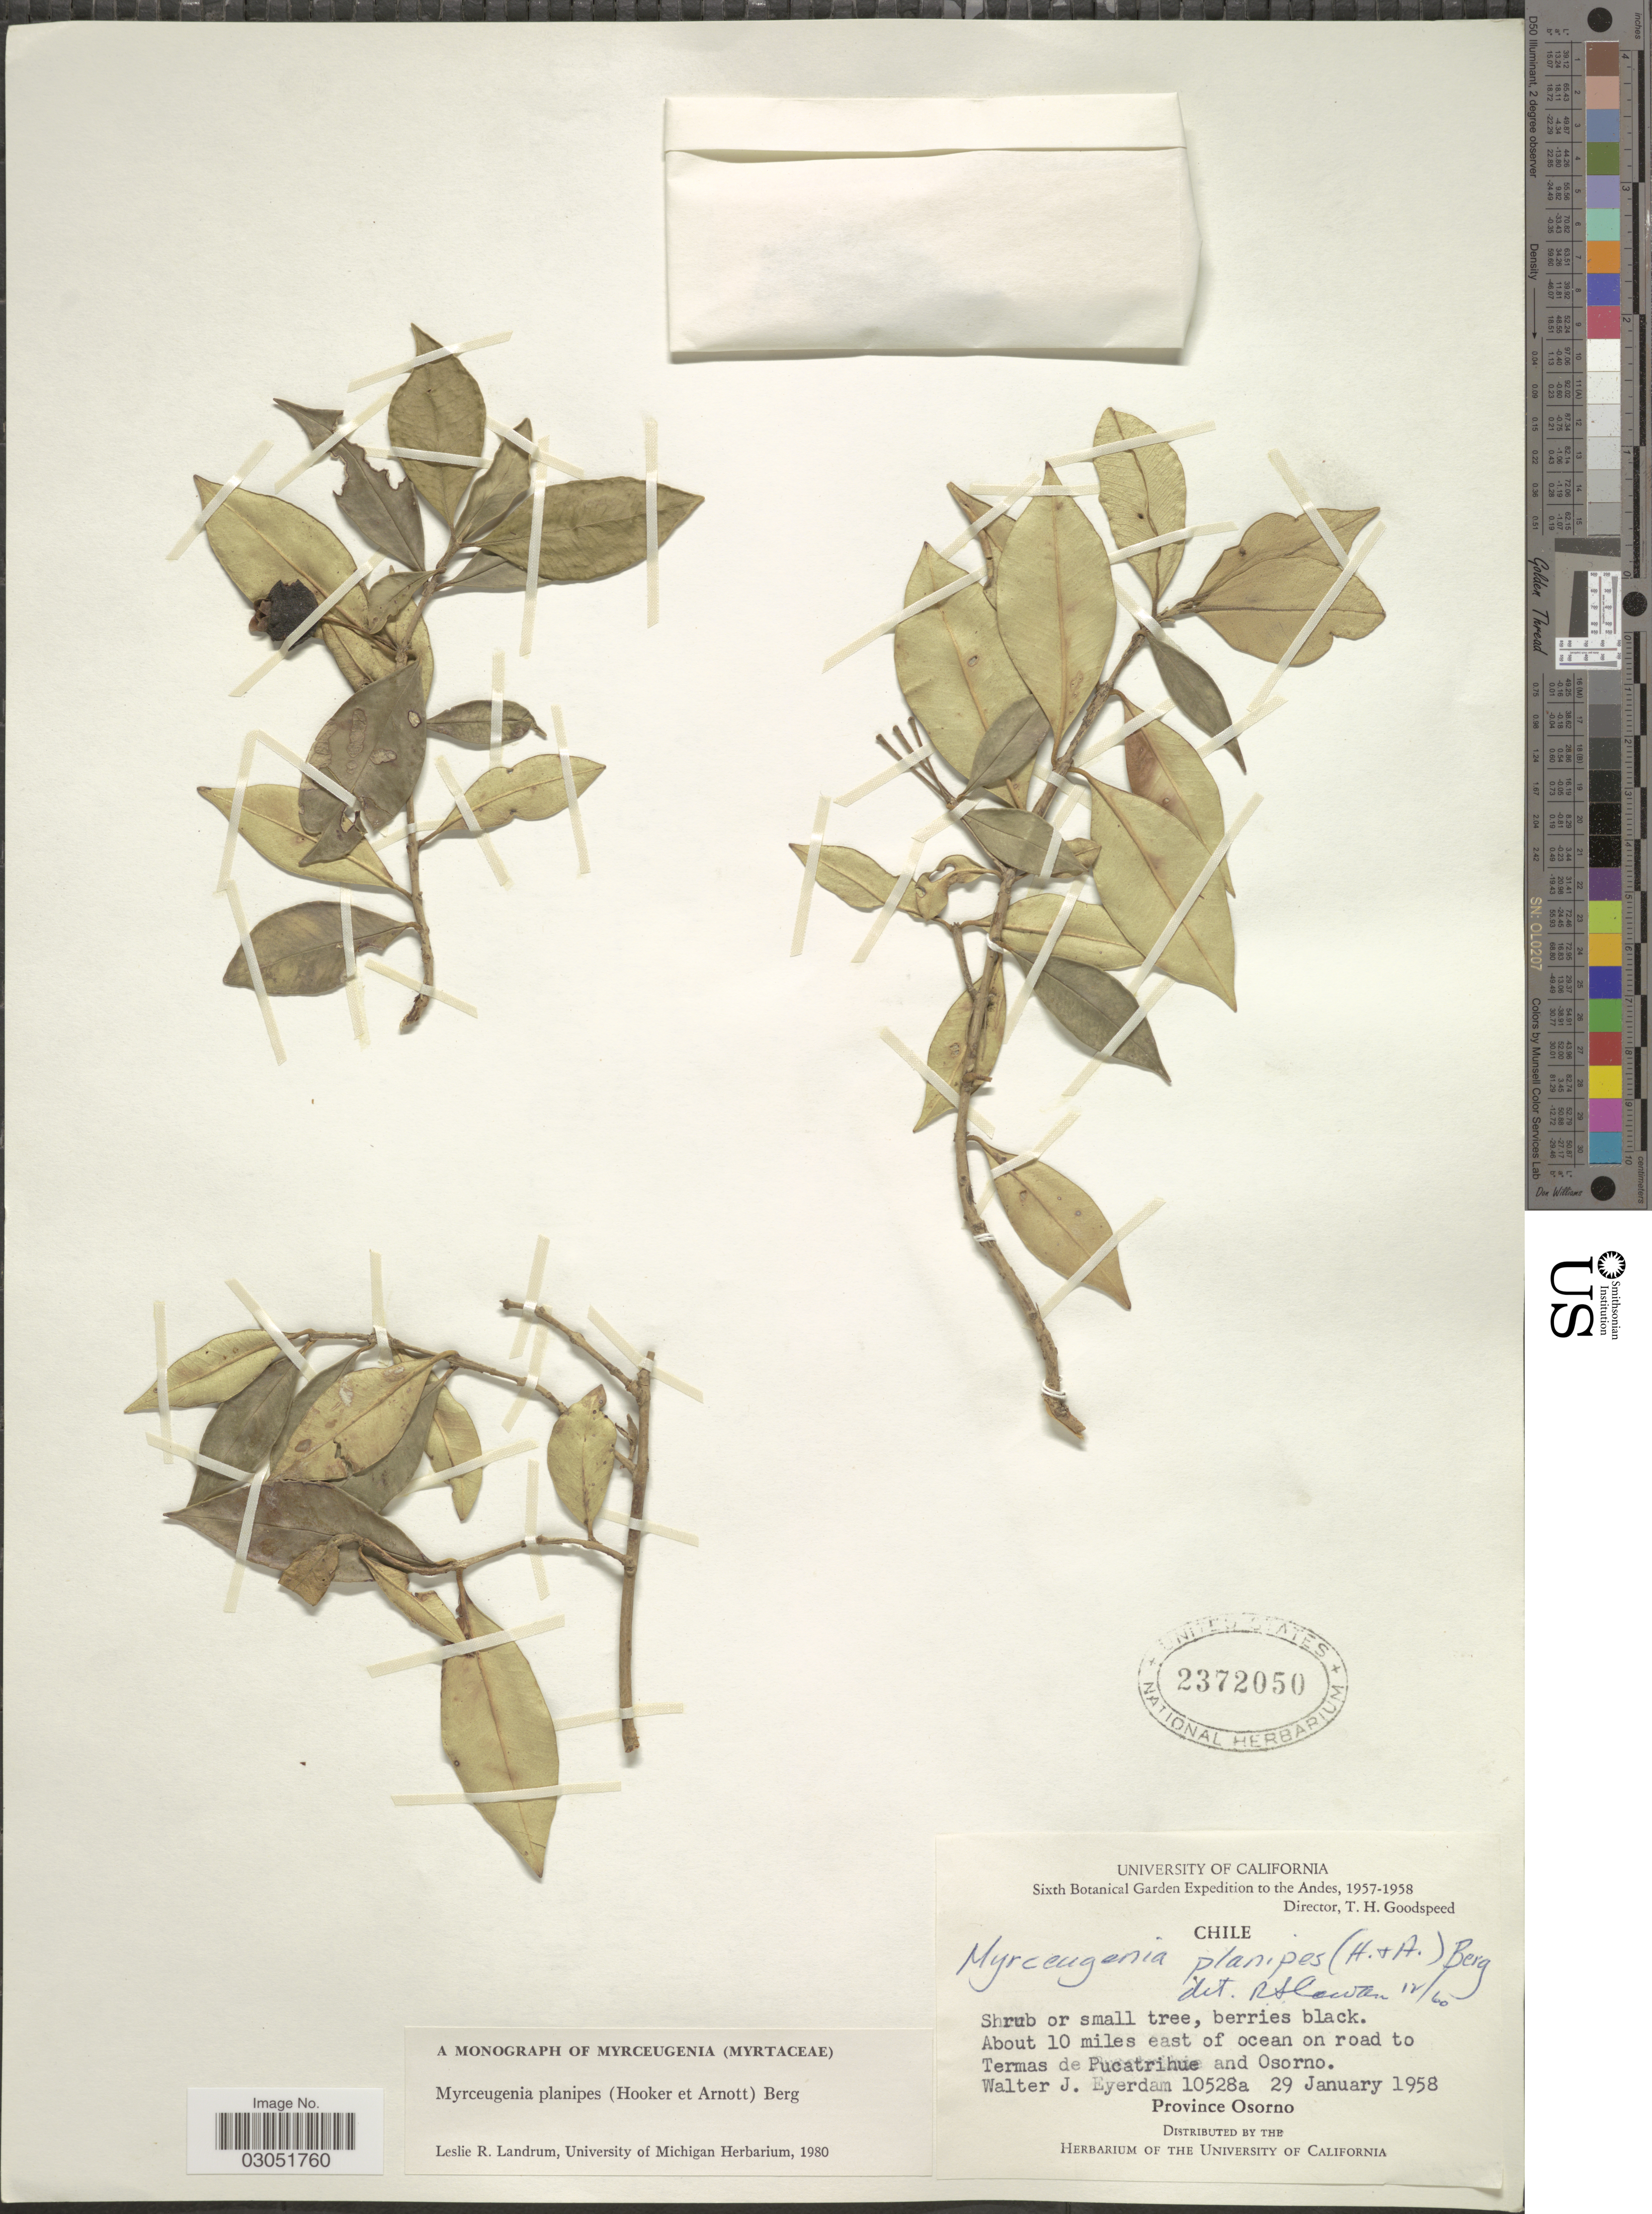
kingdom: Plantae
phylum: Tracheophyta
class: Magnoliopsida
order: Myrtales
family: Myrtaceae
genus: Myrceugenia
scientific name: Myrceugenia planipes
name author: (Hook. & Arn.) O. Berg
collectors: W. J. Eyerdam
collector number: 10528a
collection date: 1958-01-29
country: Chile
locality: Andes. About 10 miles east of ocean on road to Termas de Pucatrihue and Osorno, Province Osorno.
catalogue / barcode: US 2372050